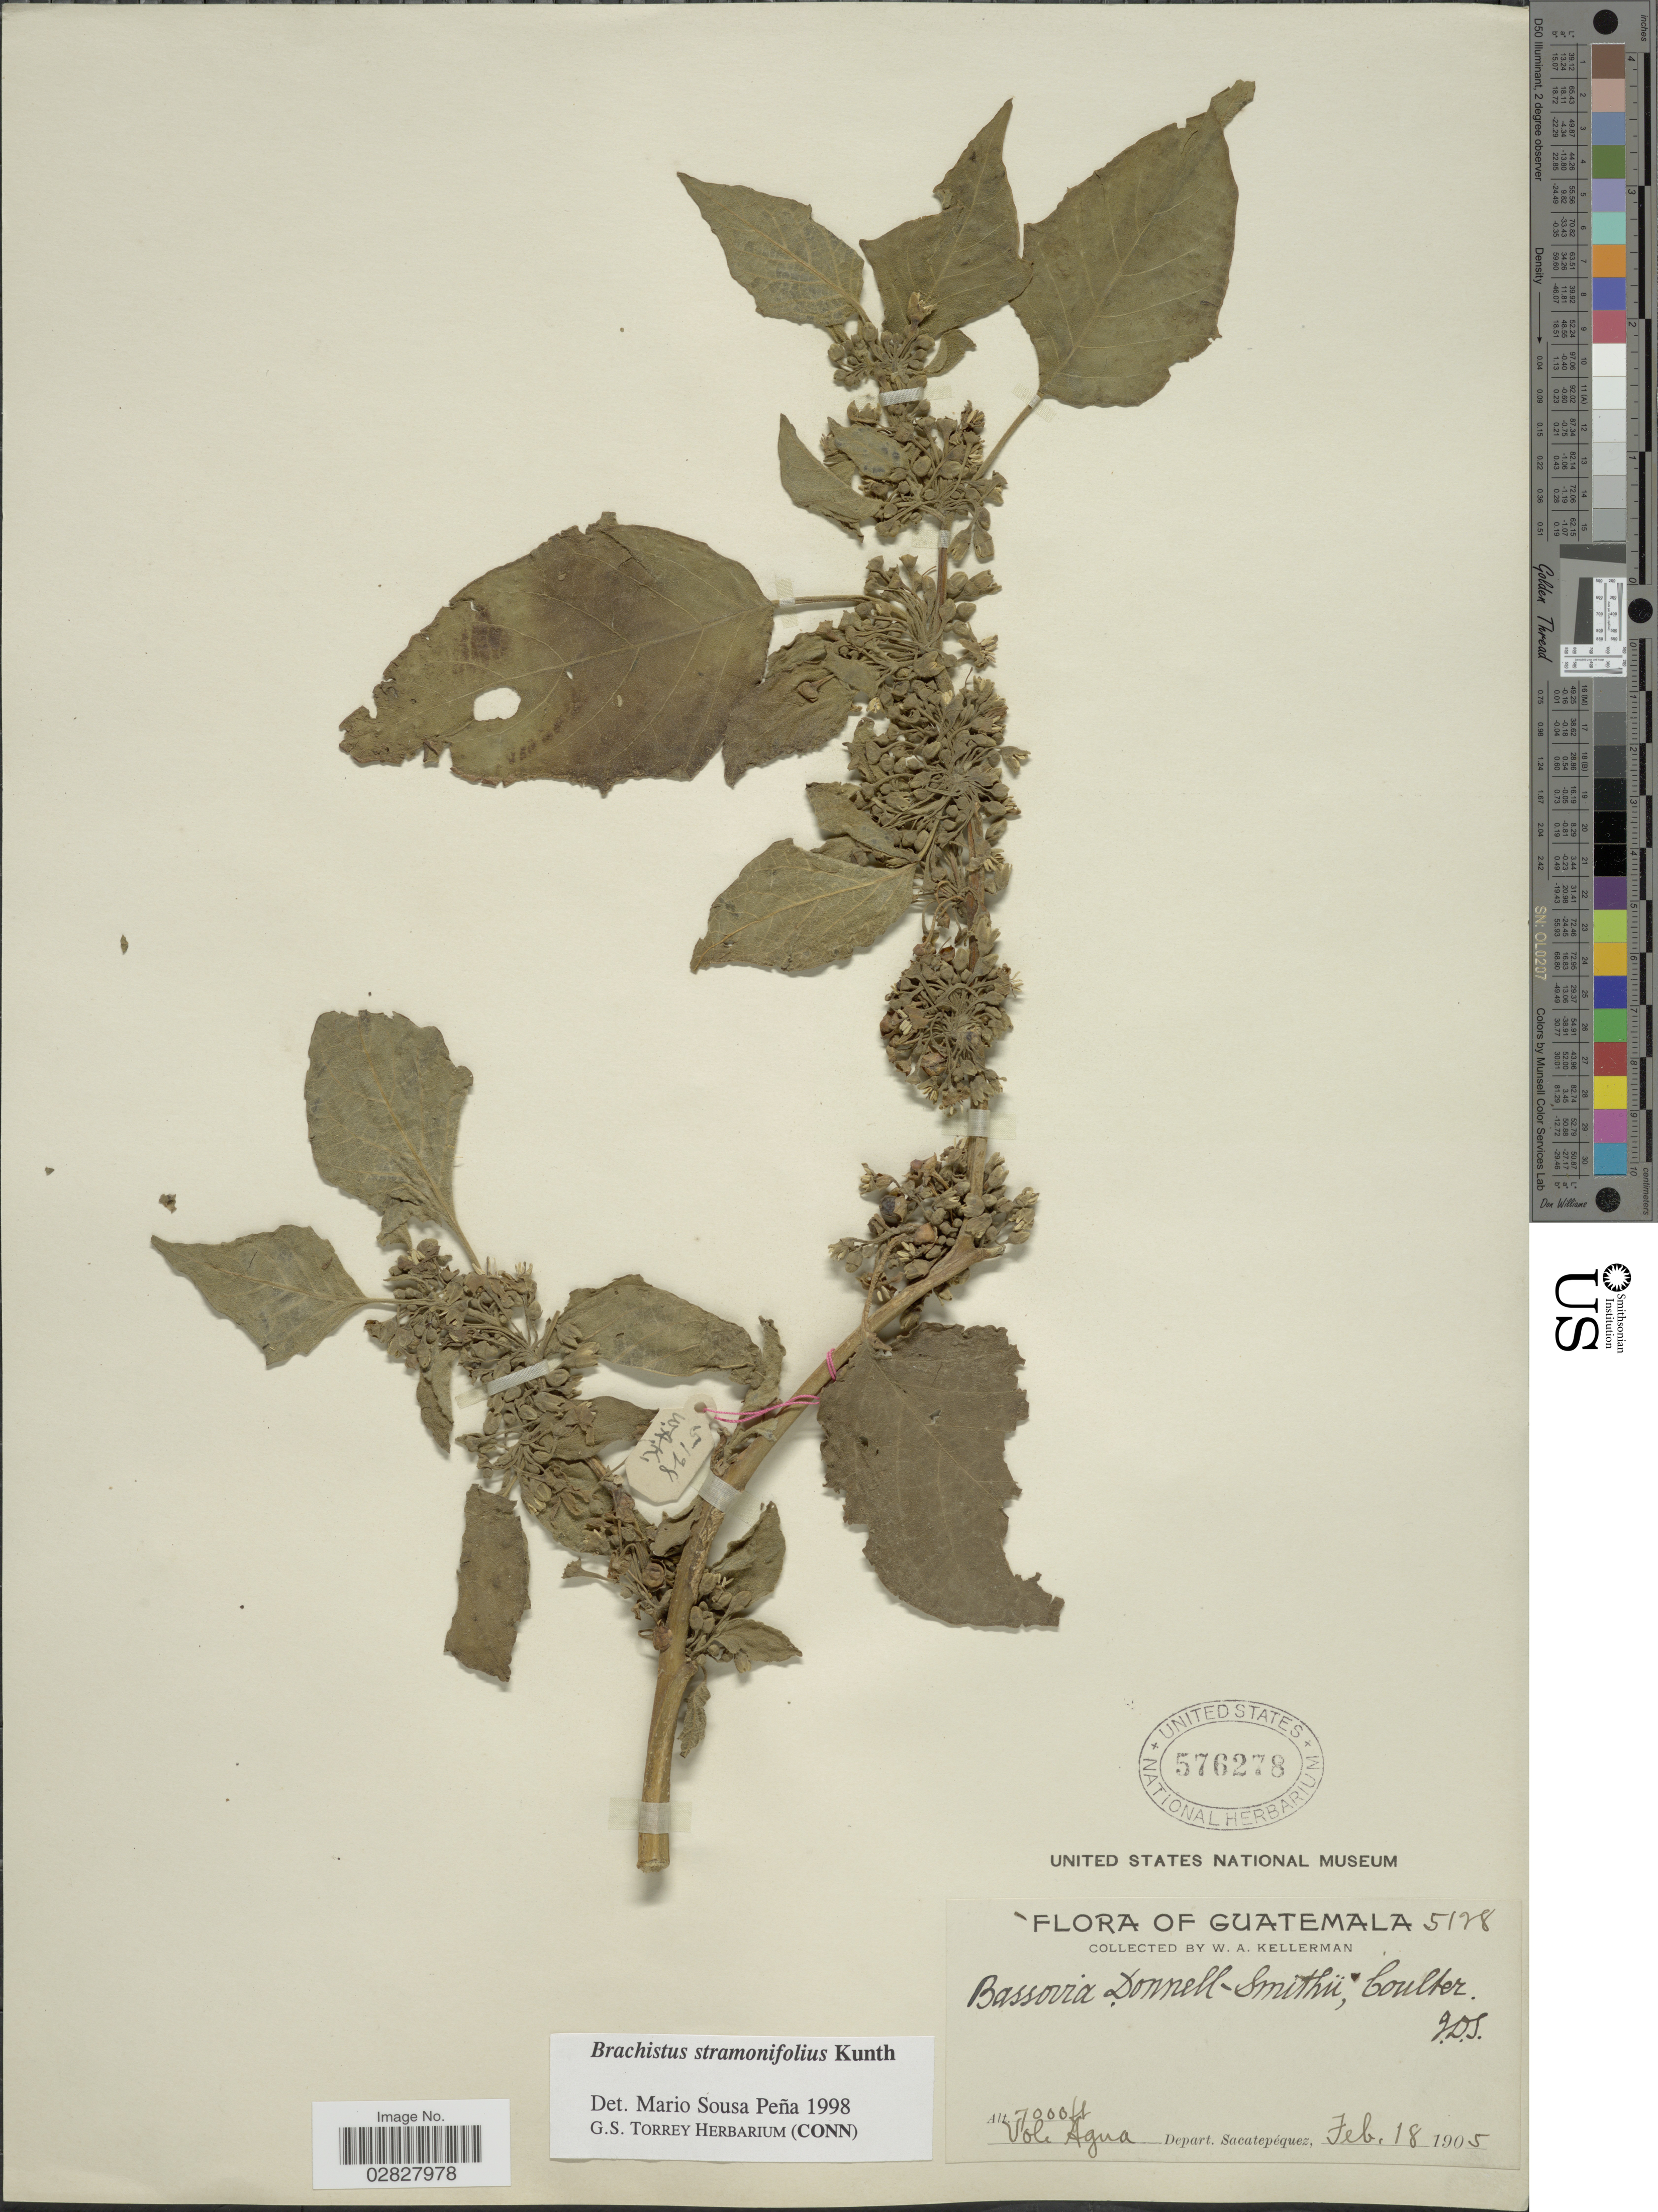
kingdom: Plantae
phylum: Tracheophyta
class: Magnoliopsida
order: Solanales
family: Solanaceae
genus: Brachistus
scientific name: Brachistus stramonifolius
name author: (Kunth) Miers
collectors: W. Kellerman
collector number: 5128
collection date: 1905-02-18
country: Guatemala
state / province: Sacatepéquez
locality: Volc. Agua, Depart. Sacatepéquez.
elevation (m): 2134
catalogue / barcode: US 576278